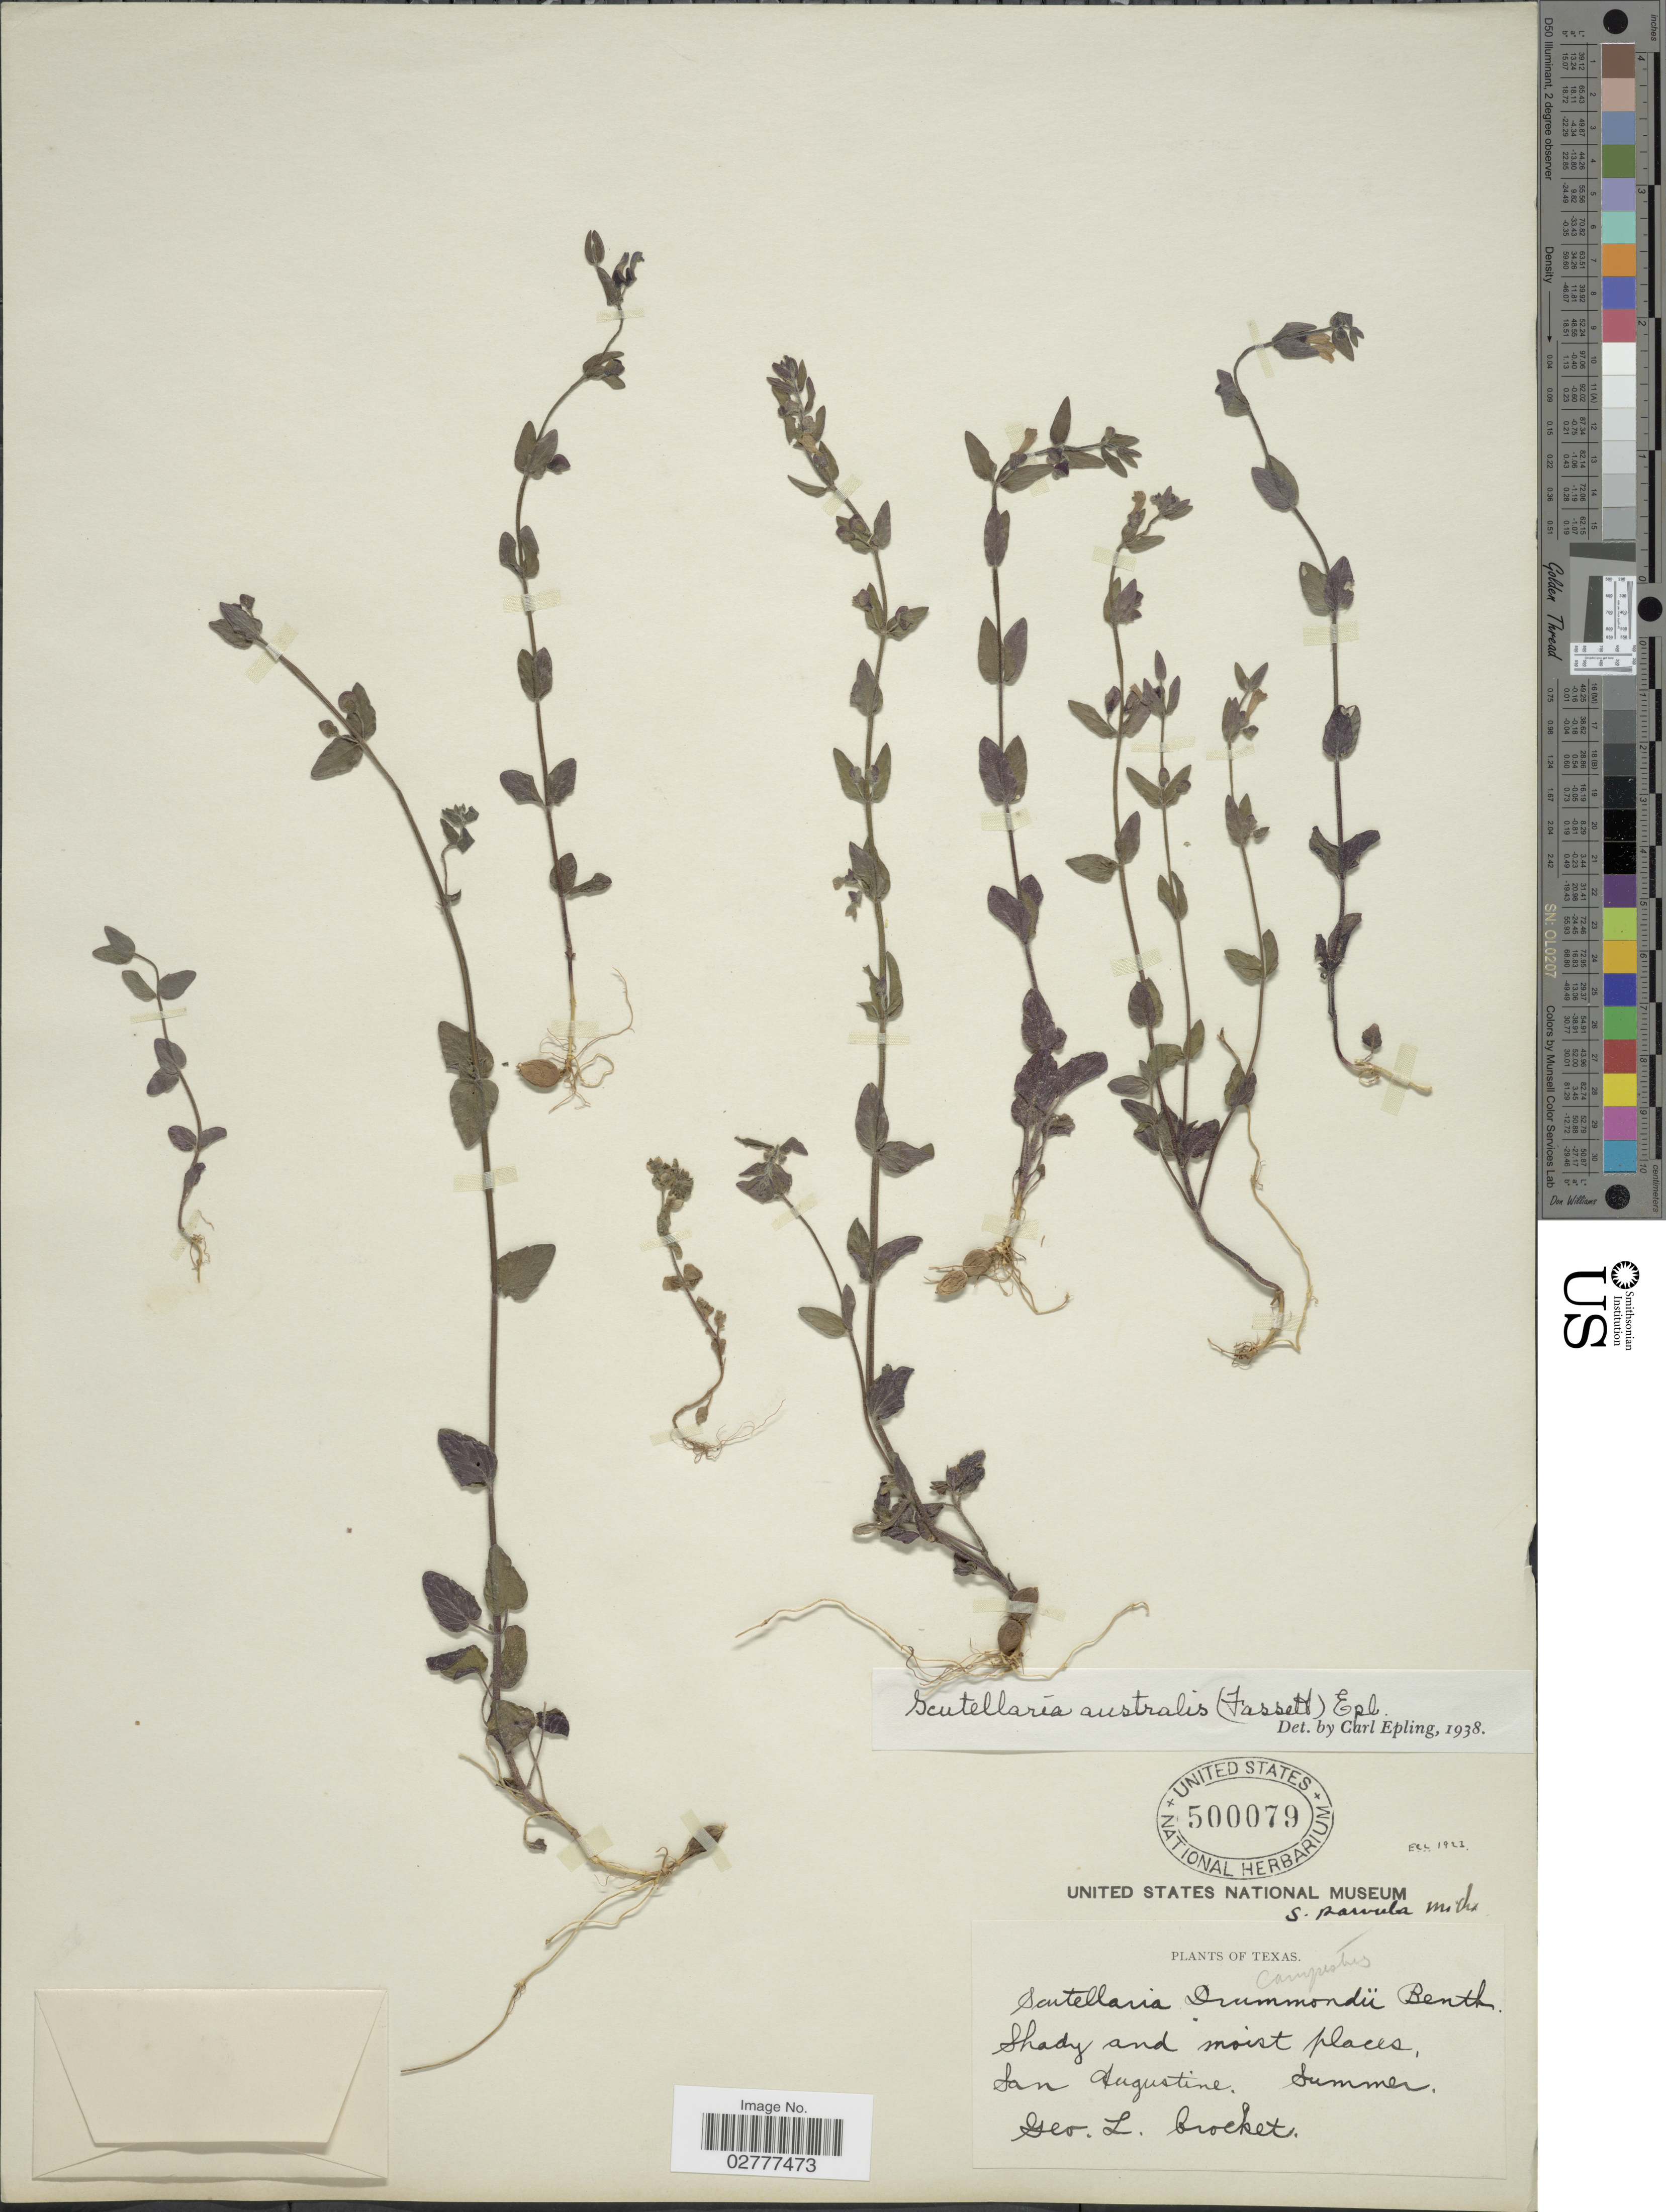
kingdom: Plantae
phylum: Tracheophyta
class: Magnoliopsida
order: Lamiales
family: Lamiaceae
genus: Scutellaria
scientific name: Scutellaria australis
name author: (Fassett) Epling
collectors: G. Crocket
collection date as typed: Summer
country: United States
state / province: Texas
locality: San Augustine.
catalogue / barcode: US 500079